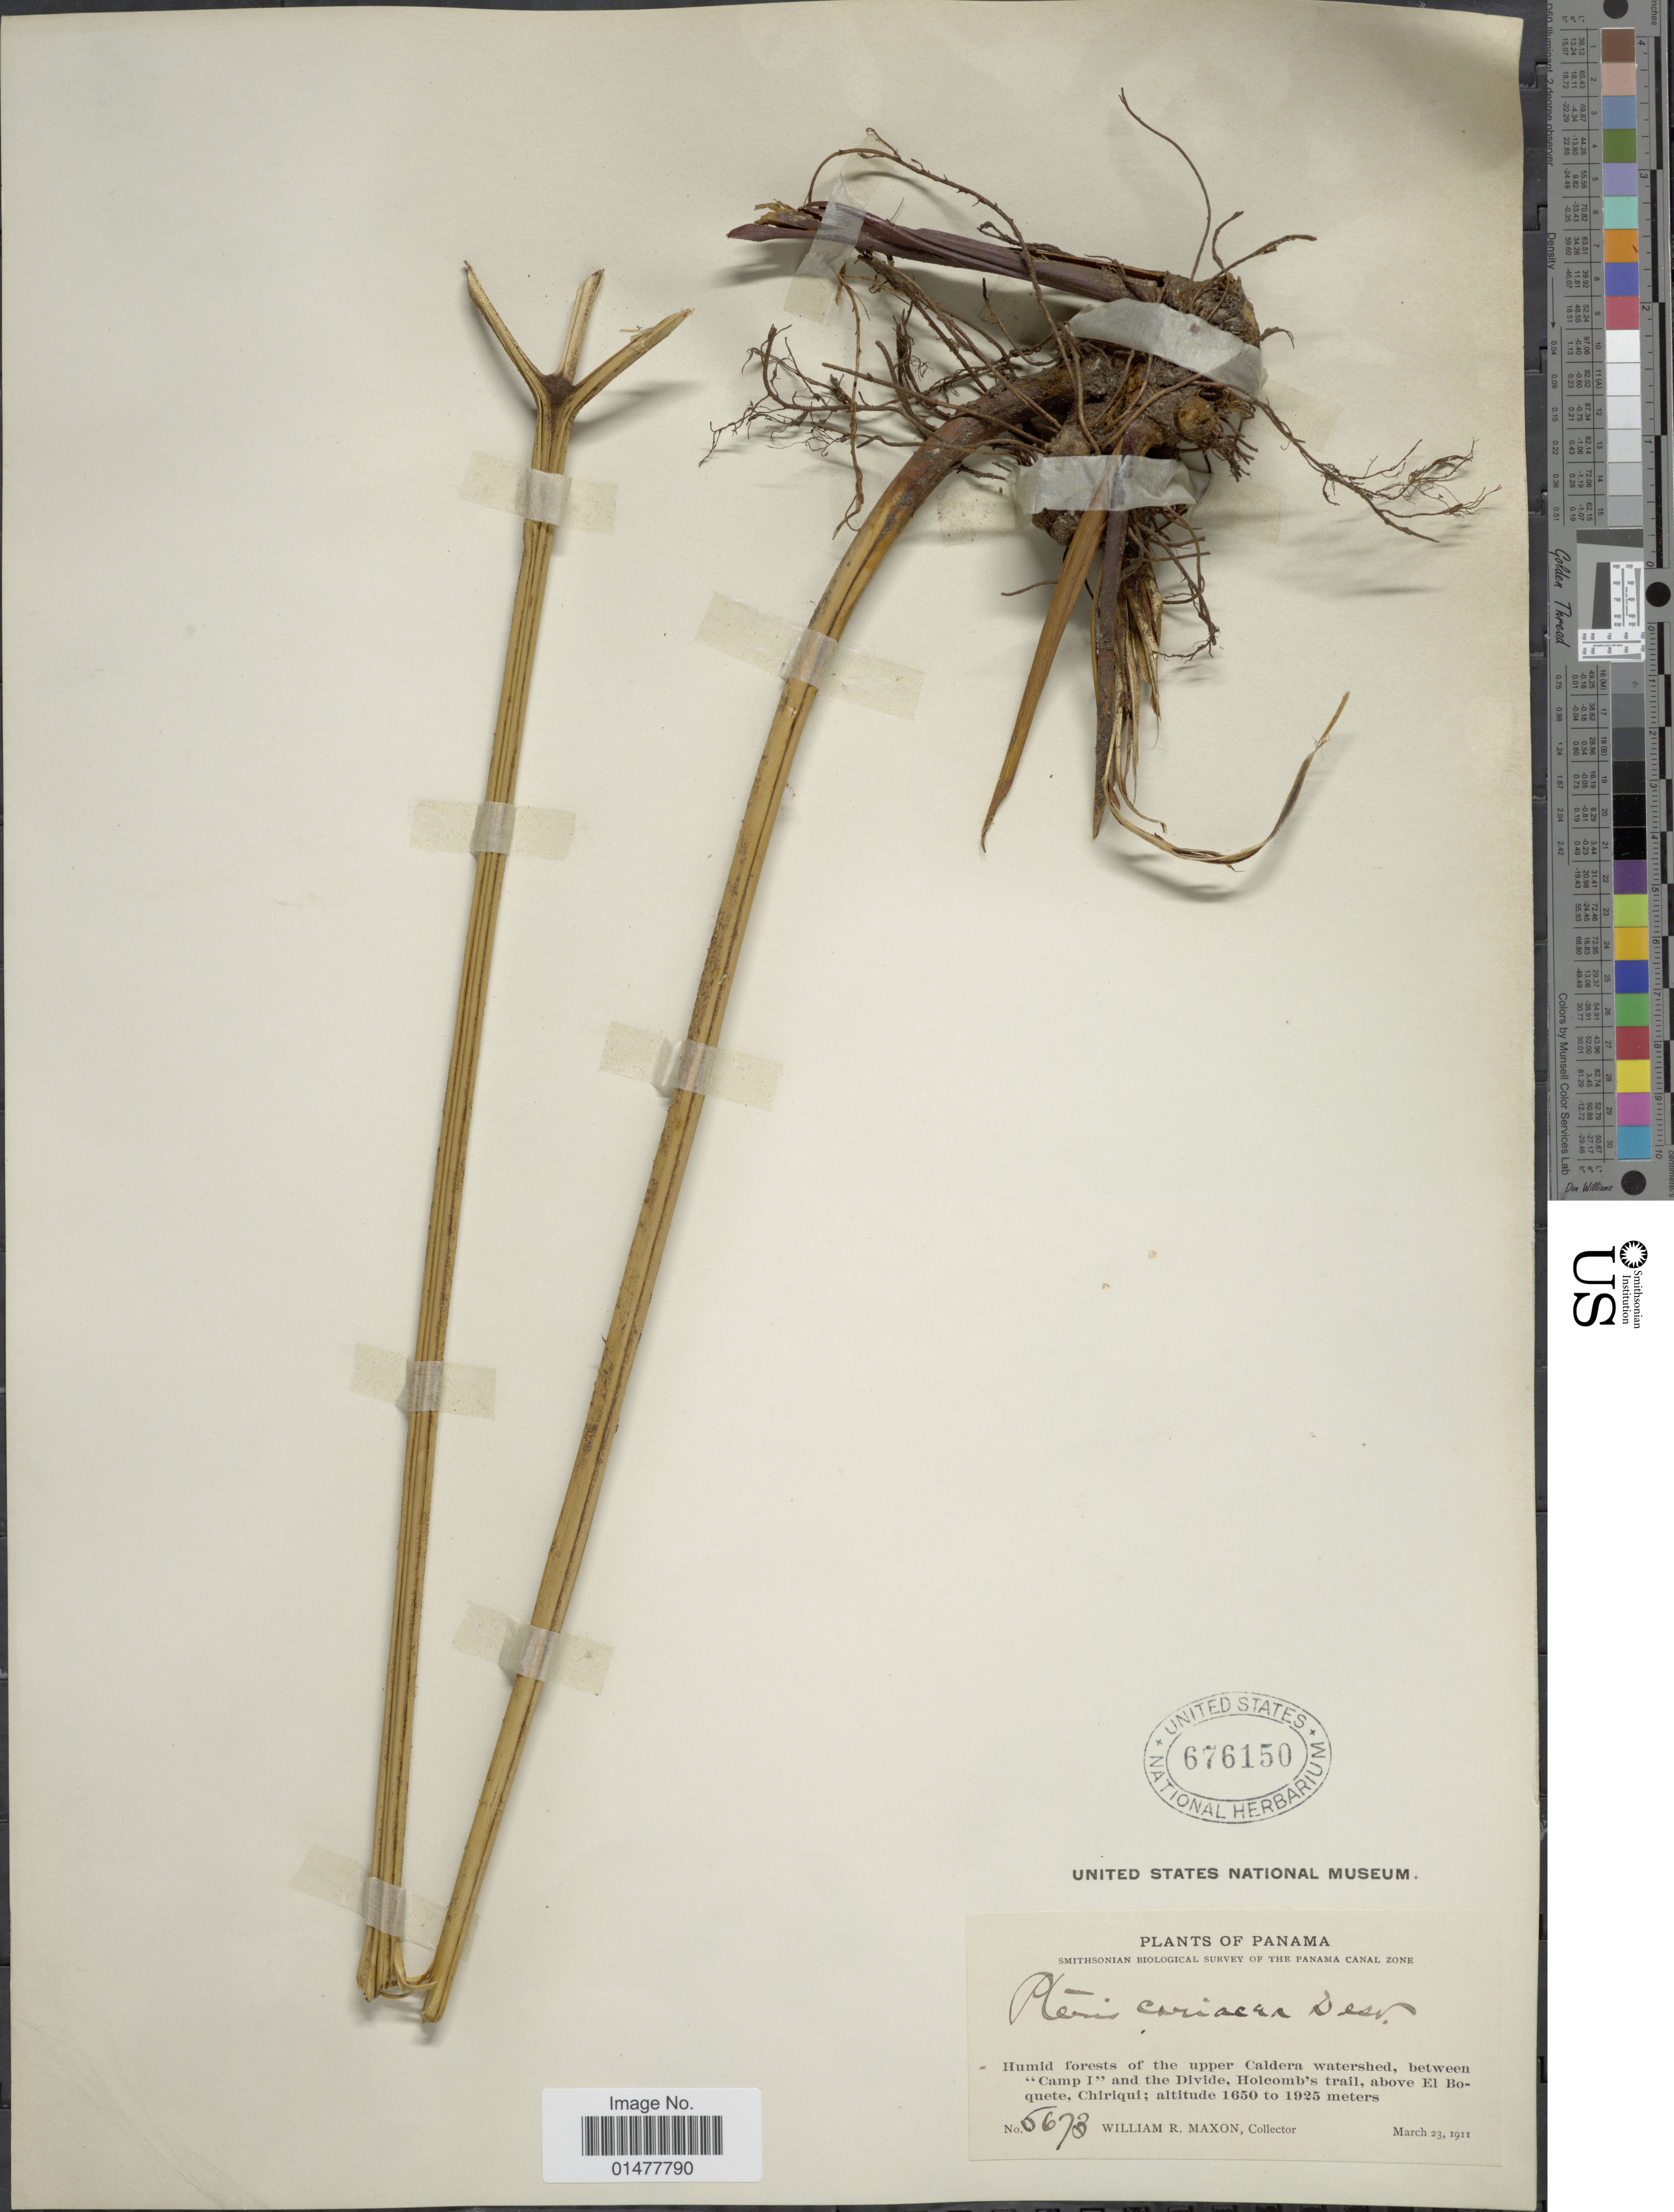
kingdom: Plantae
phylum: Tracheophyta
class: Polypodiopsida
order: Polypodiales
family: Pteridaceae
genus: Pteris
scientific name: Pteris muricatopedata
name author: A.L. Arbeláez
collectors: W. R. Maxon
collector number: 5673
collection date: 1911-03-23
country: Panama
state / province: Chiriqui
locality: Panama Canal Zone, humid forests of the upper Caldera watershed, between "Camp I"and the Divide, Holcomb's trail, above El Boquete.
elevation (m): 1650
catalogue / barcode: US 676150